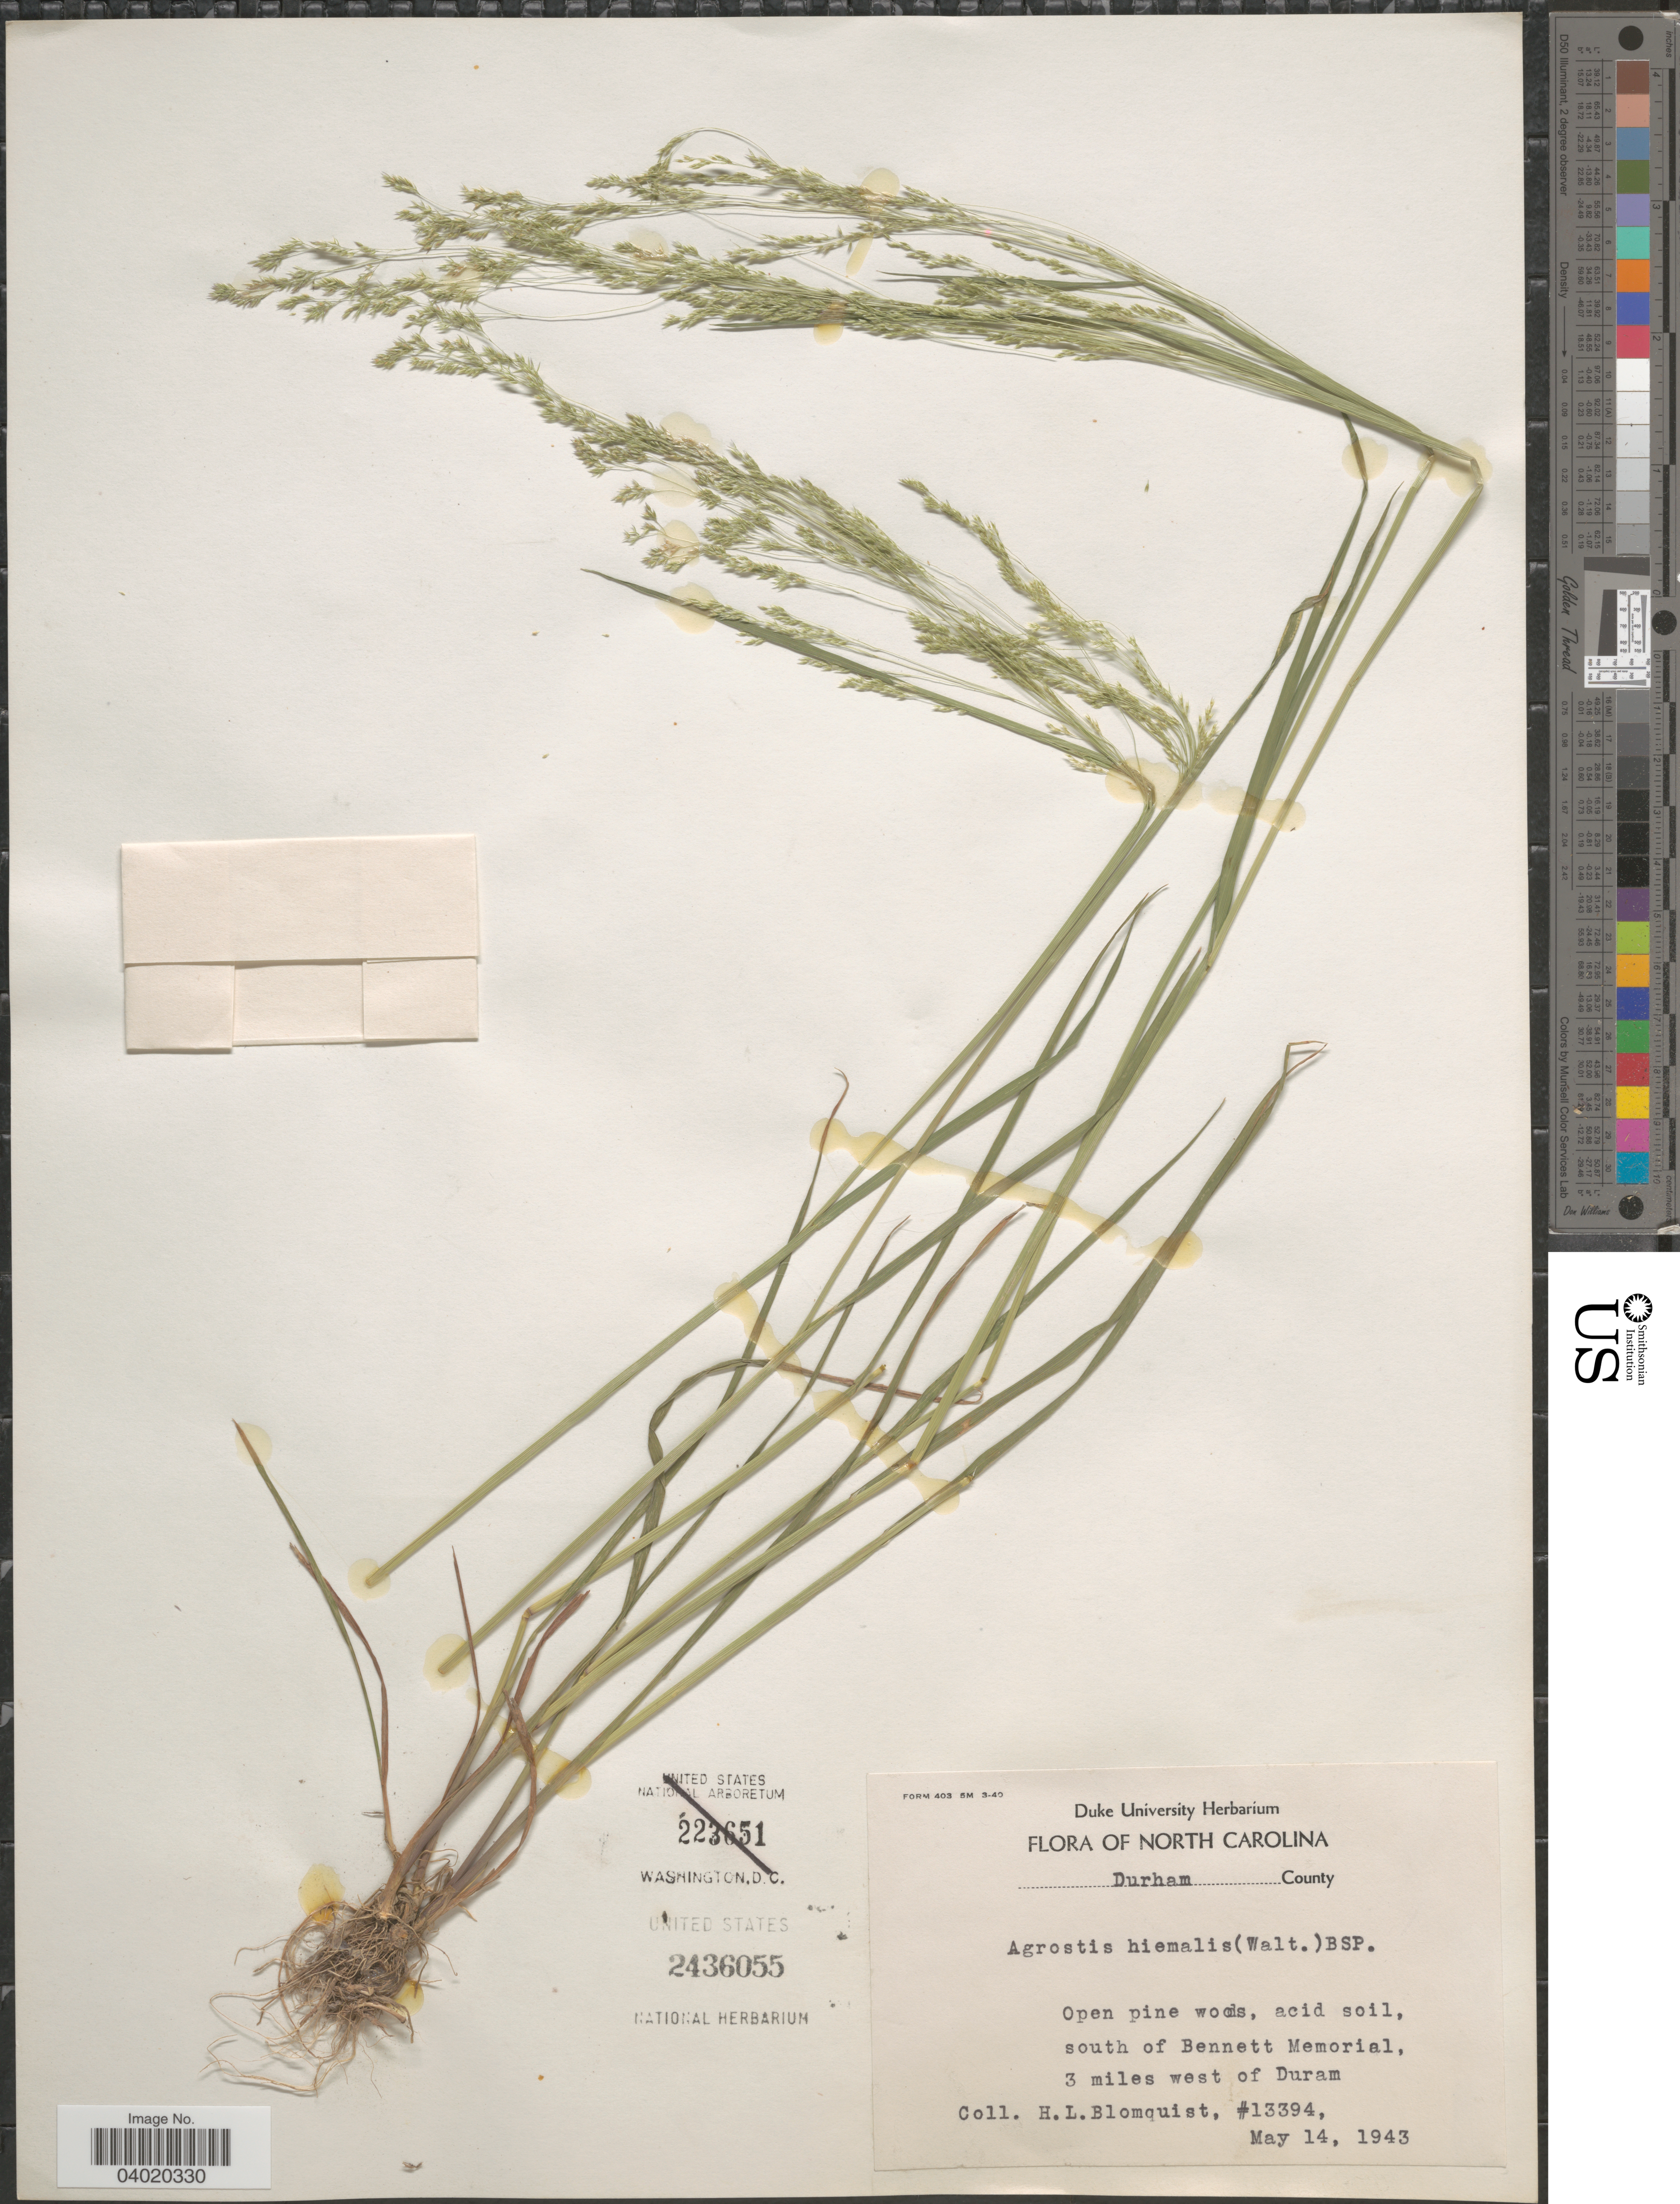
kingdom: Plantae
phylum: Tracheophyta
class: Liliopsida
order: Poales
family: Poaceae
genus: Agrostis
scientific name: Agrostis hyemalis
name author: (Walter) Britton et al.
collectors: H. Blomquist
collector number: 13394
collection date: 1943-05-14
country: United States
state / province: North Carolina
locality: Durham County. South of Bennett Memorial, 3 miles west of Duram.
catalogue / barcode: US 2436055